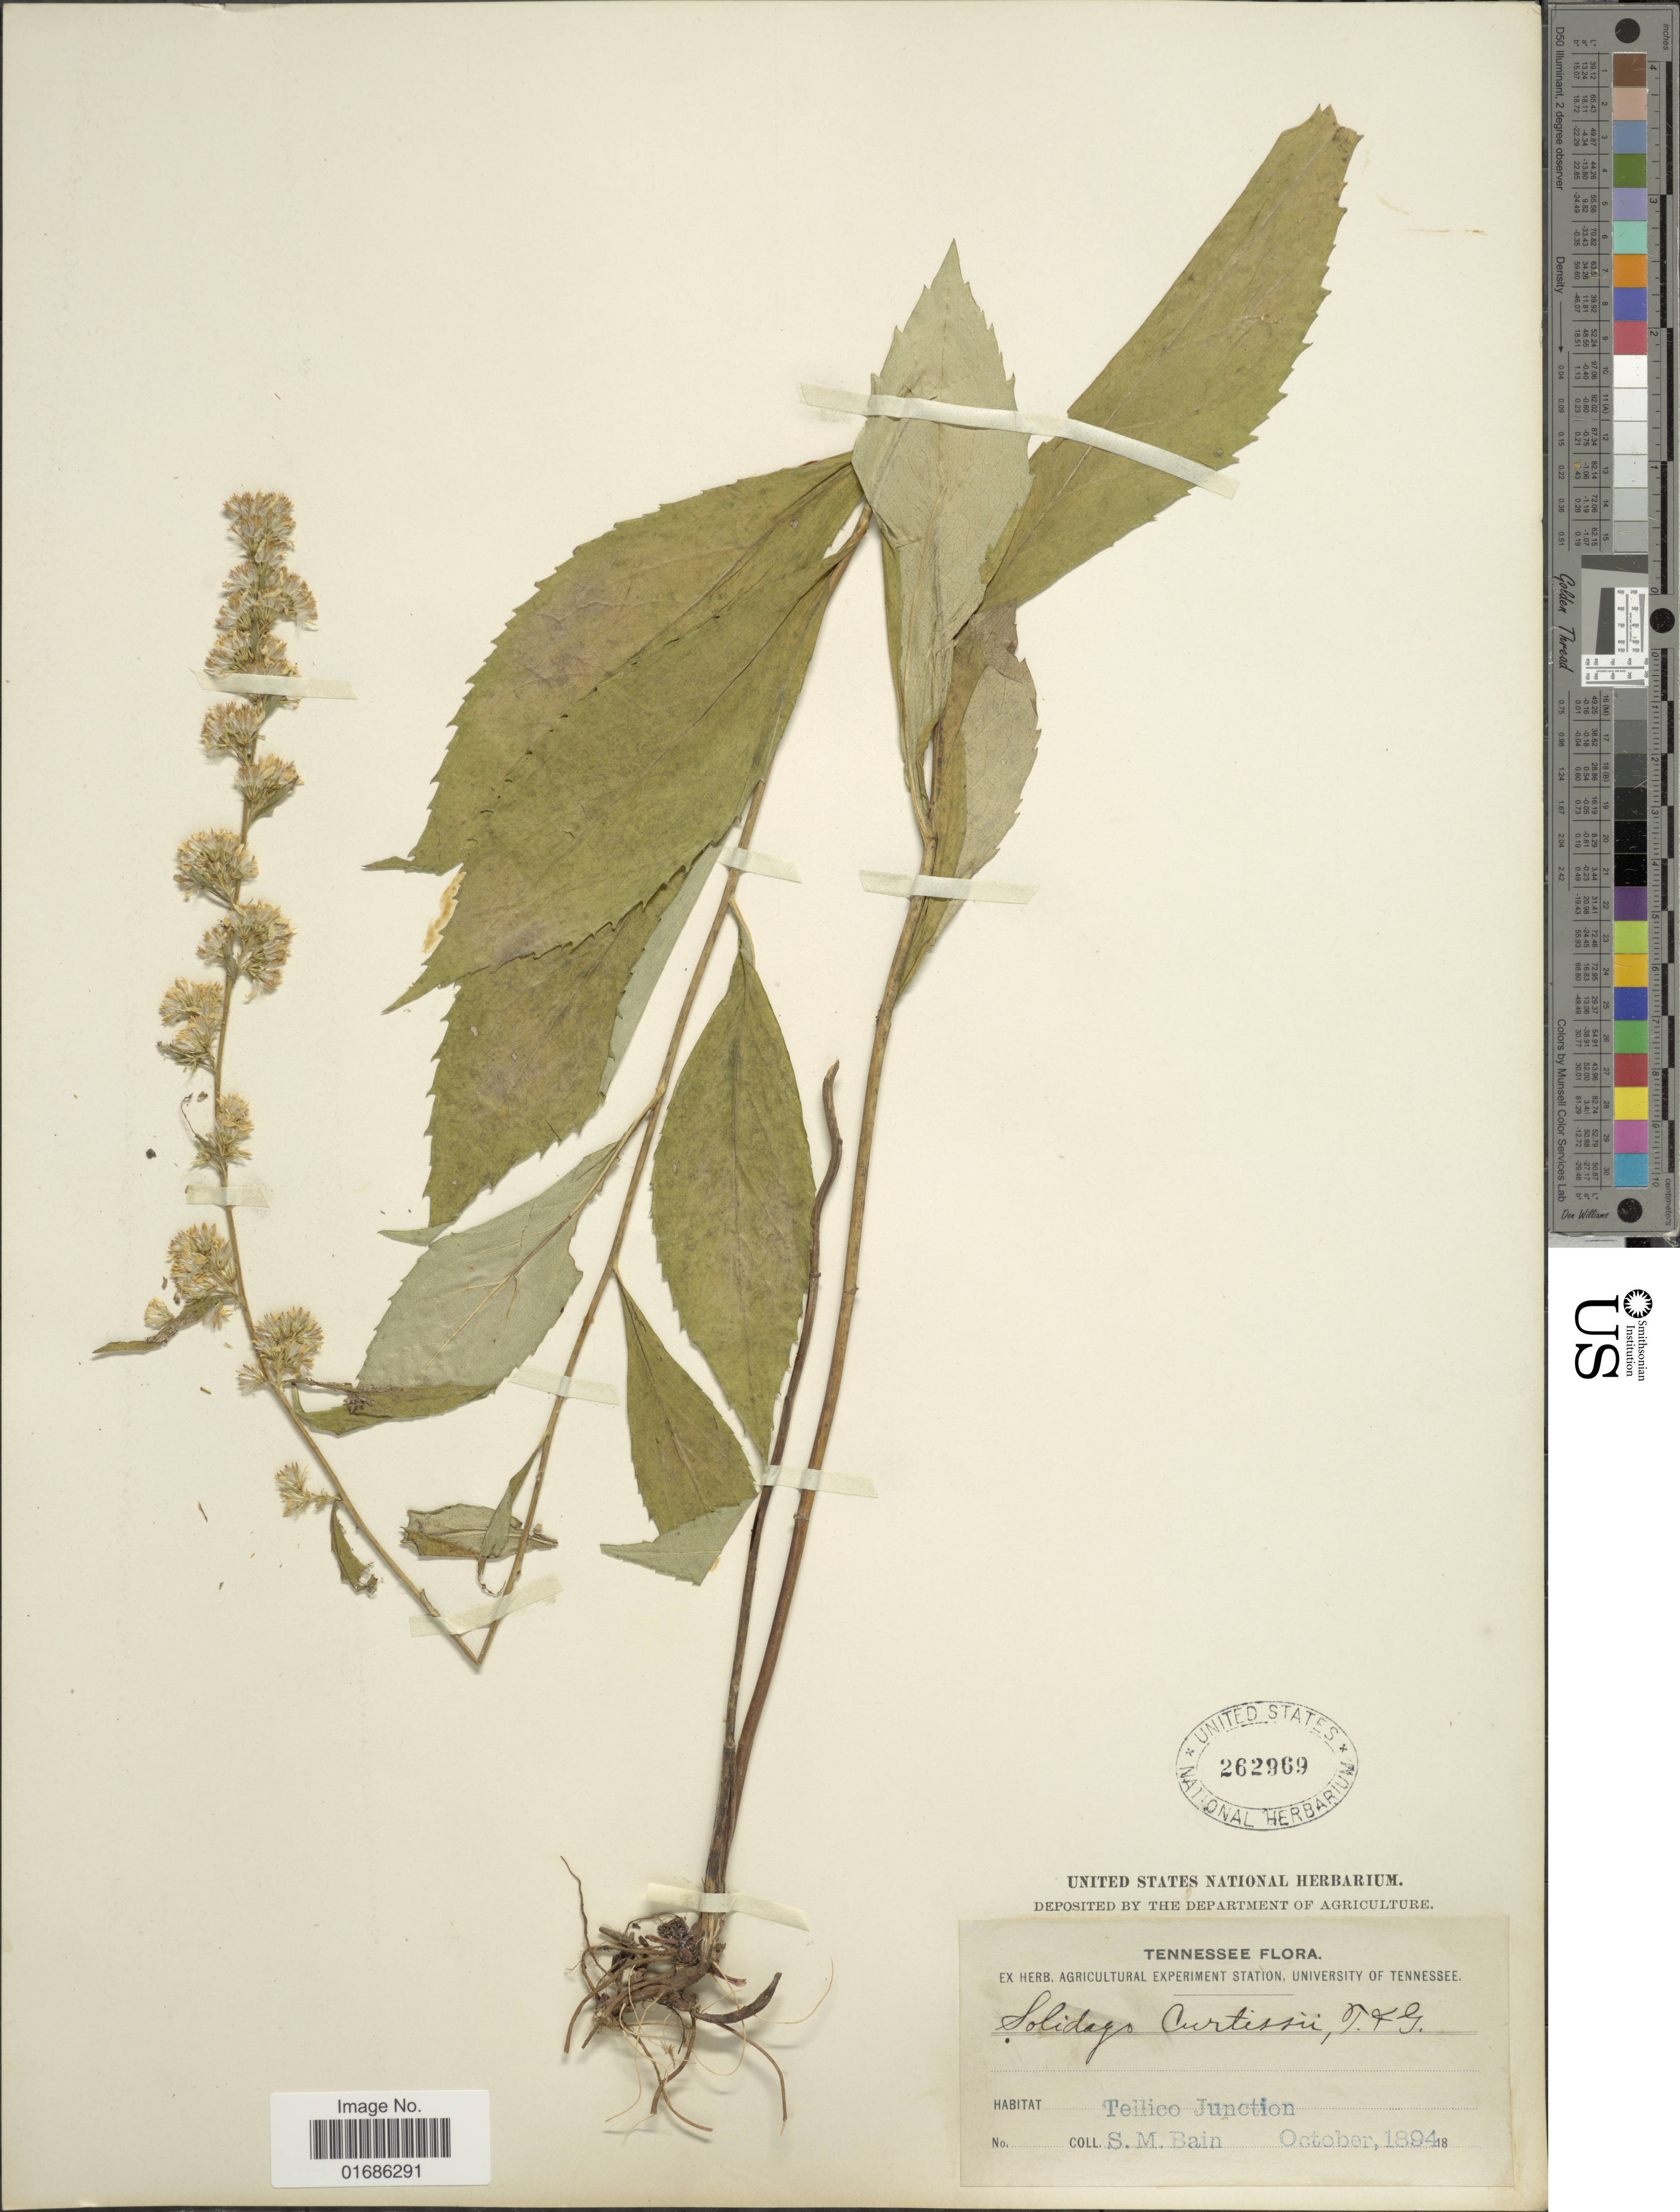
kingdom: Plantae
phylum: Tracheophyta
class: Magnoliopsida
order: Asterales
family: Asteraceae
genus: Solidago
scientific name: Solidago curtisii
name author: Torr. & A. Gray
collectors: S. M. Bain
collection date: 1894-10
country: United States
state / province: Tennessee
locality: Tellico Junction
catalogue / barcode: US 262969